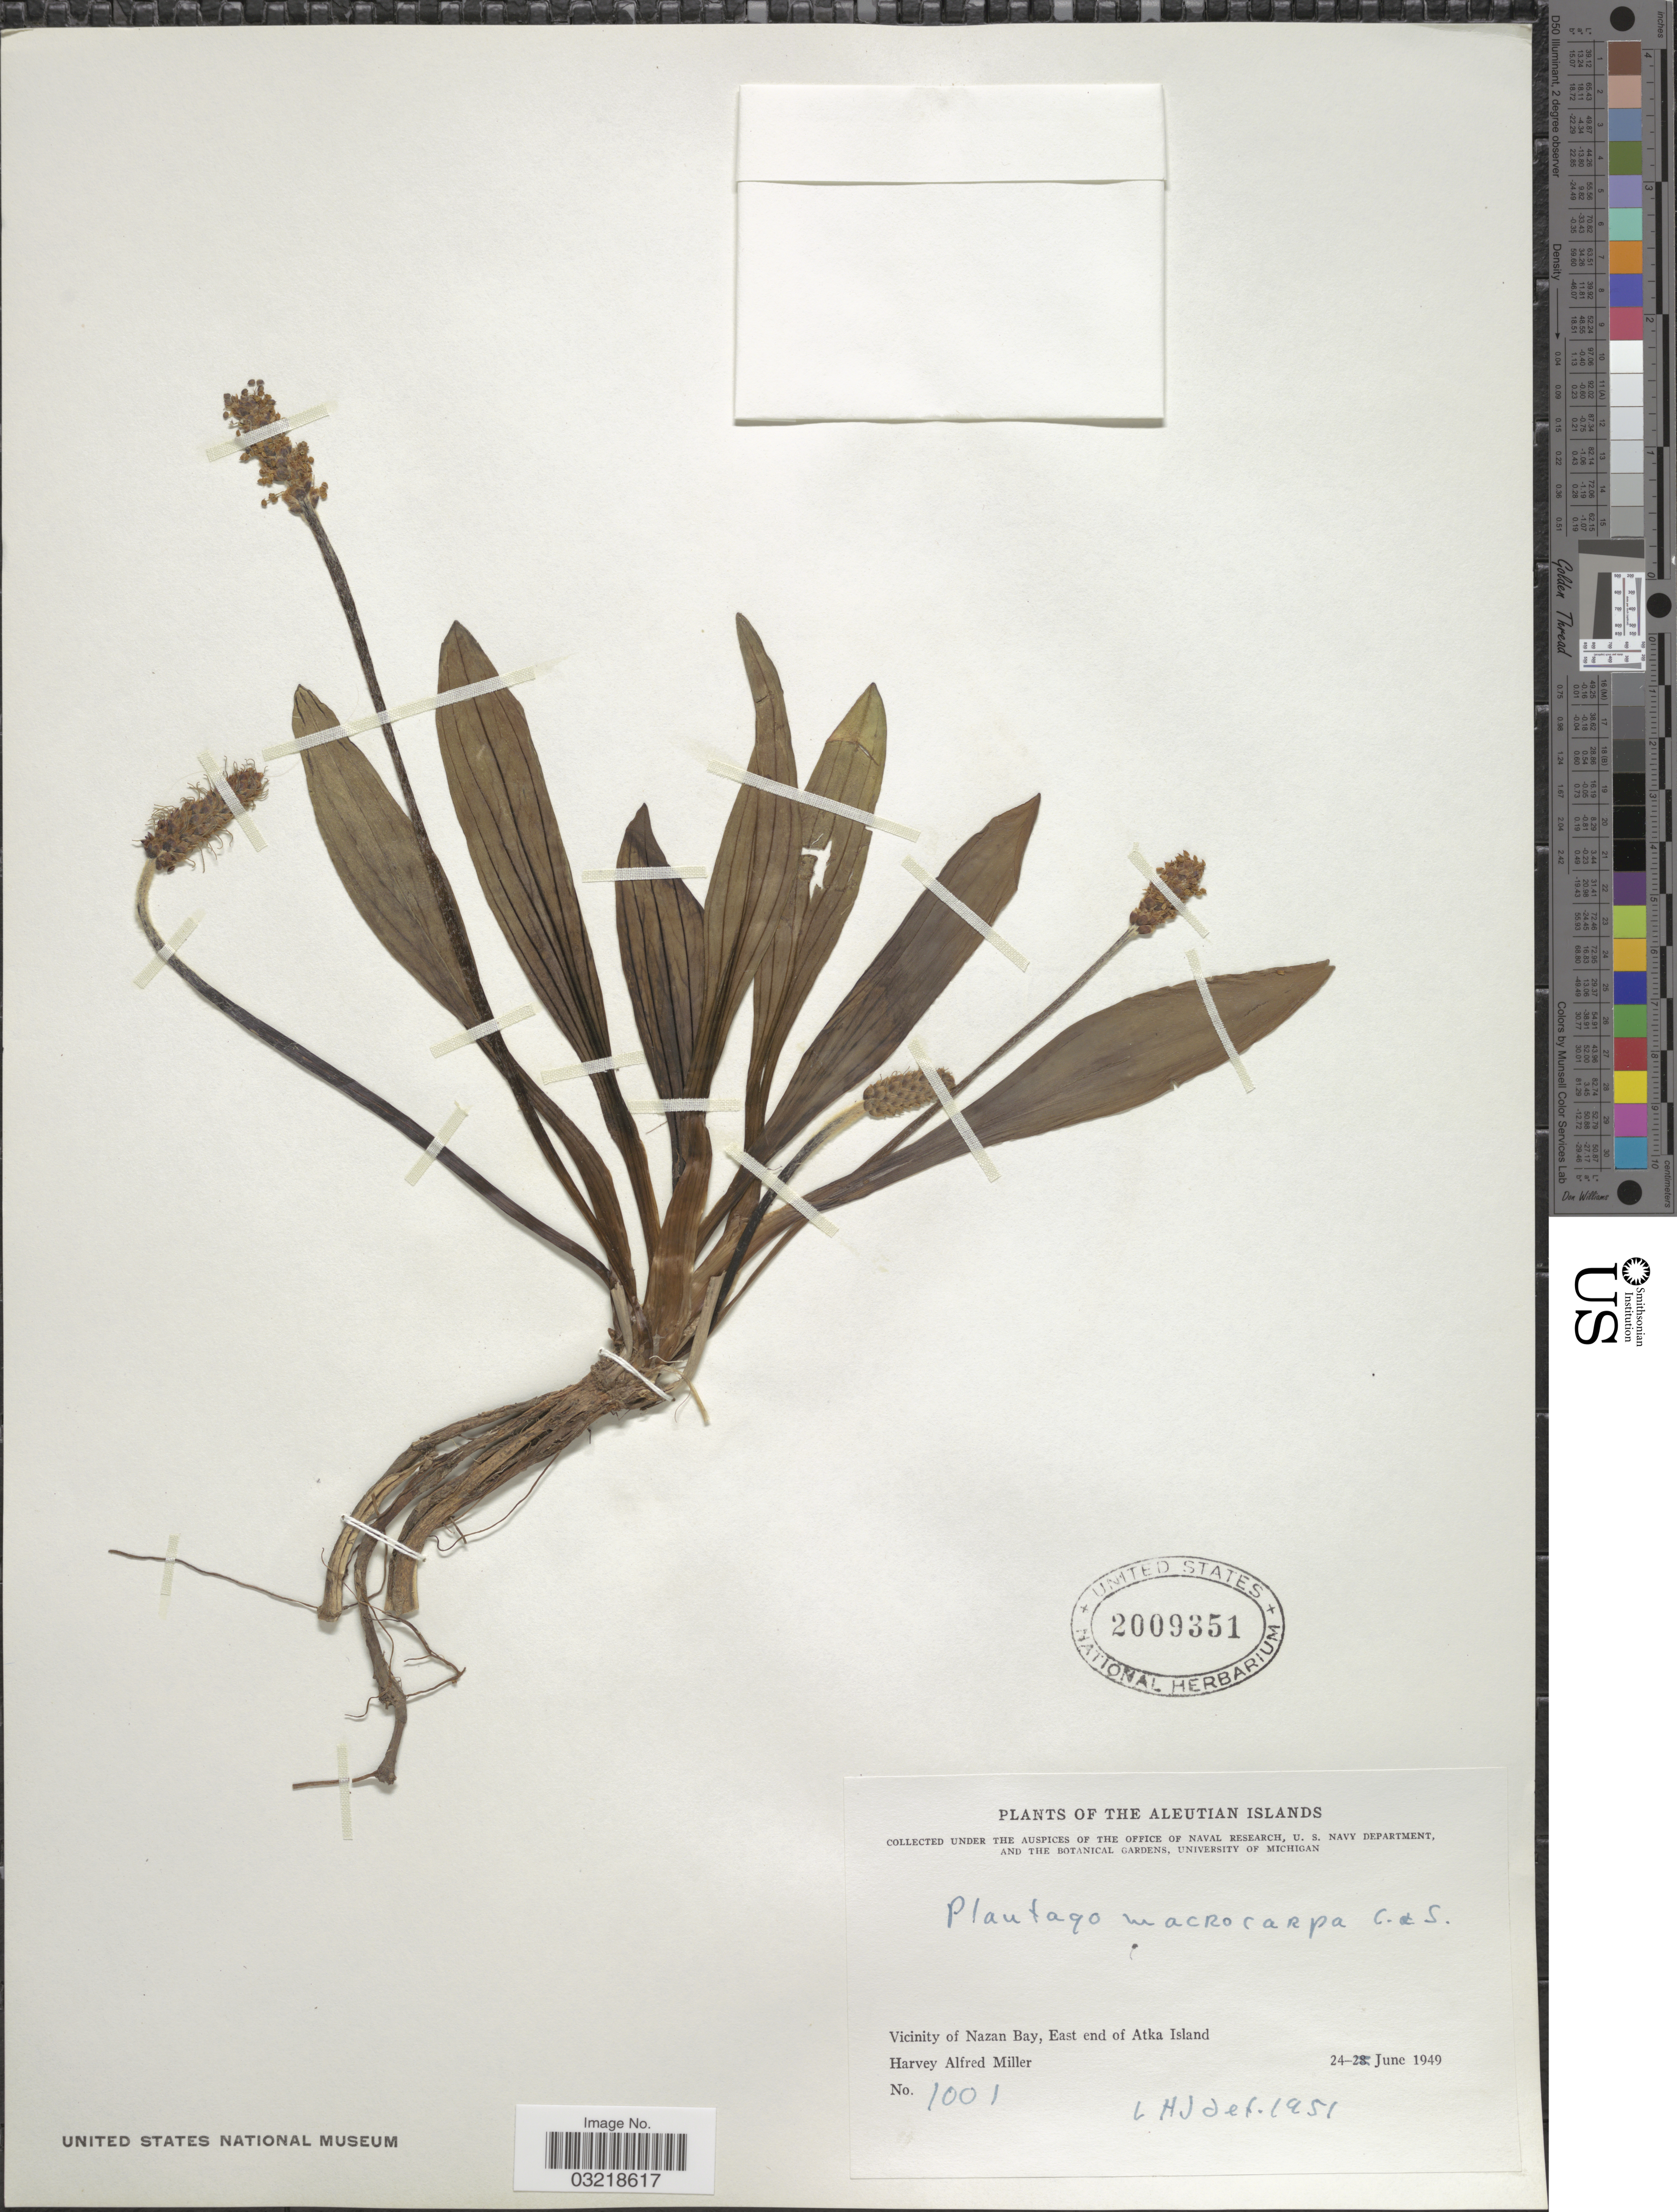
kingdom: Plantae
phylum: Tracheophyta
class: Magnoliopsida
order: Lamiales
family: Plantaginaceae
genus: Plantago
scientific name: Plantago macrocarpa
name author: Cham. & Schltdl.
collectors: H. A. Miller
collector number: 1001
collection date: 1949-06-24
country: United States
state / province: Alaska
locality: Aleutian Islands. Vicinity of Nazan Bay, East end of Atka Island.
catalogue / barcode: US 2009351